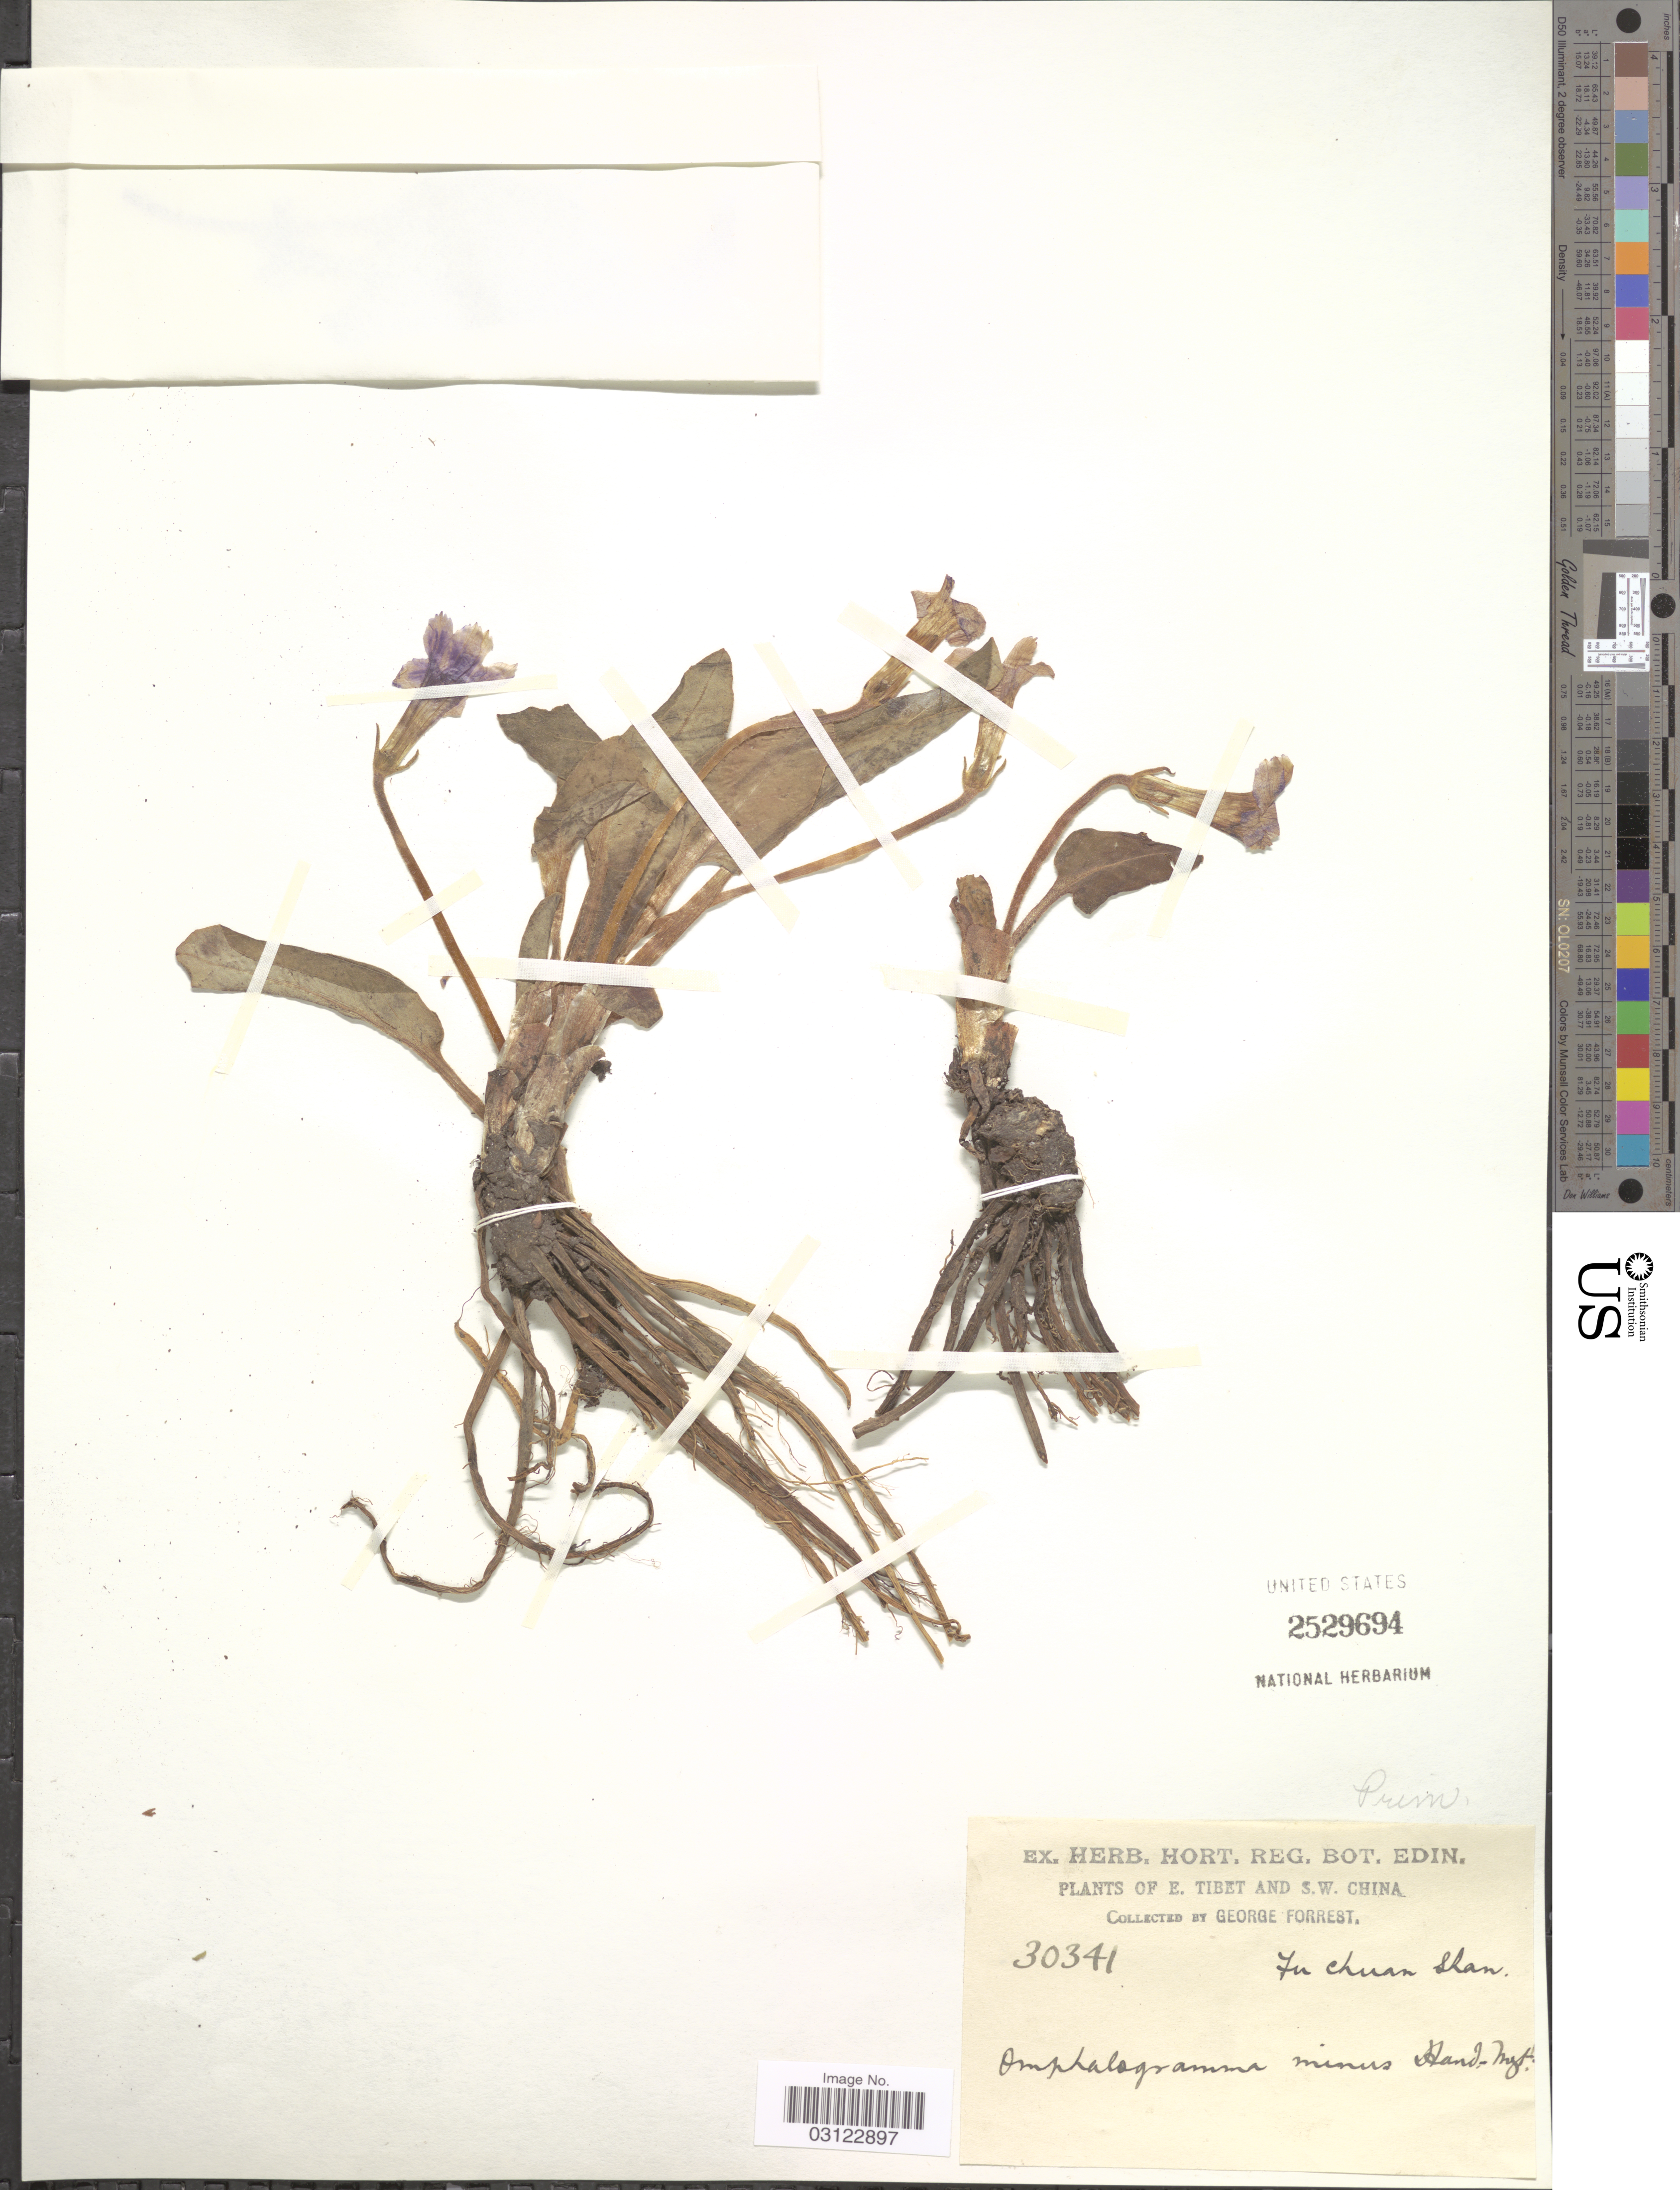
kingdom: Plantae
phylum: Tracheophyta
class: Magnoliopsida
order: Ericales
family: Primulaceae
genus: Omphalogramma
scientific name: Omphalogramma minus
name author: Hand.-Mazz.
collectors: G. Forrest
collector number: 30341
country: China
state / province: Xizang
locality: E. Tibet and S.W. China. Fu Chuan Shan.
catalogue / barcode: US 2529694